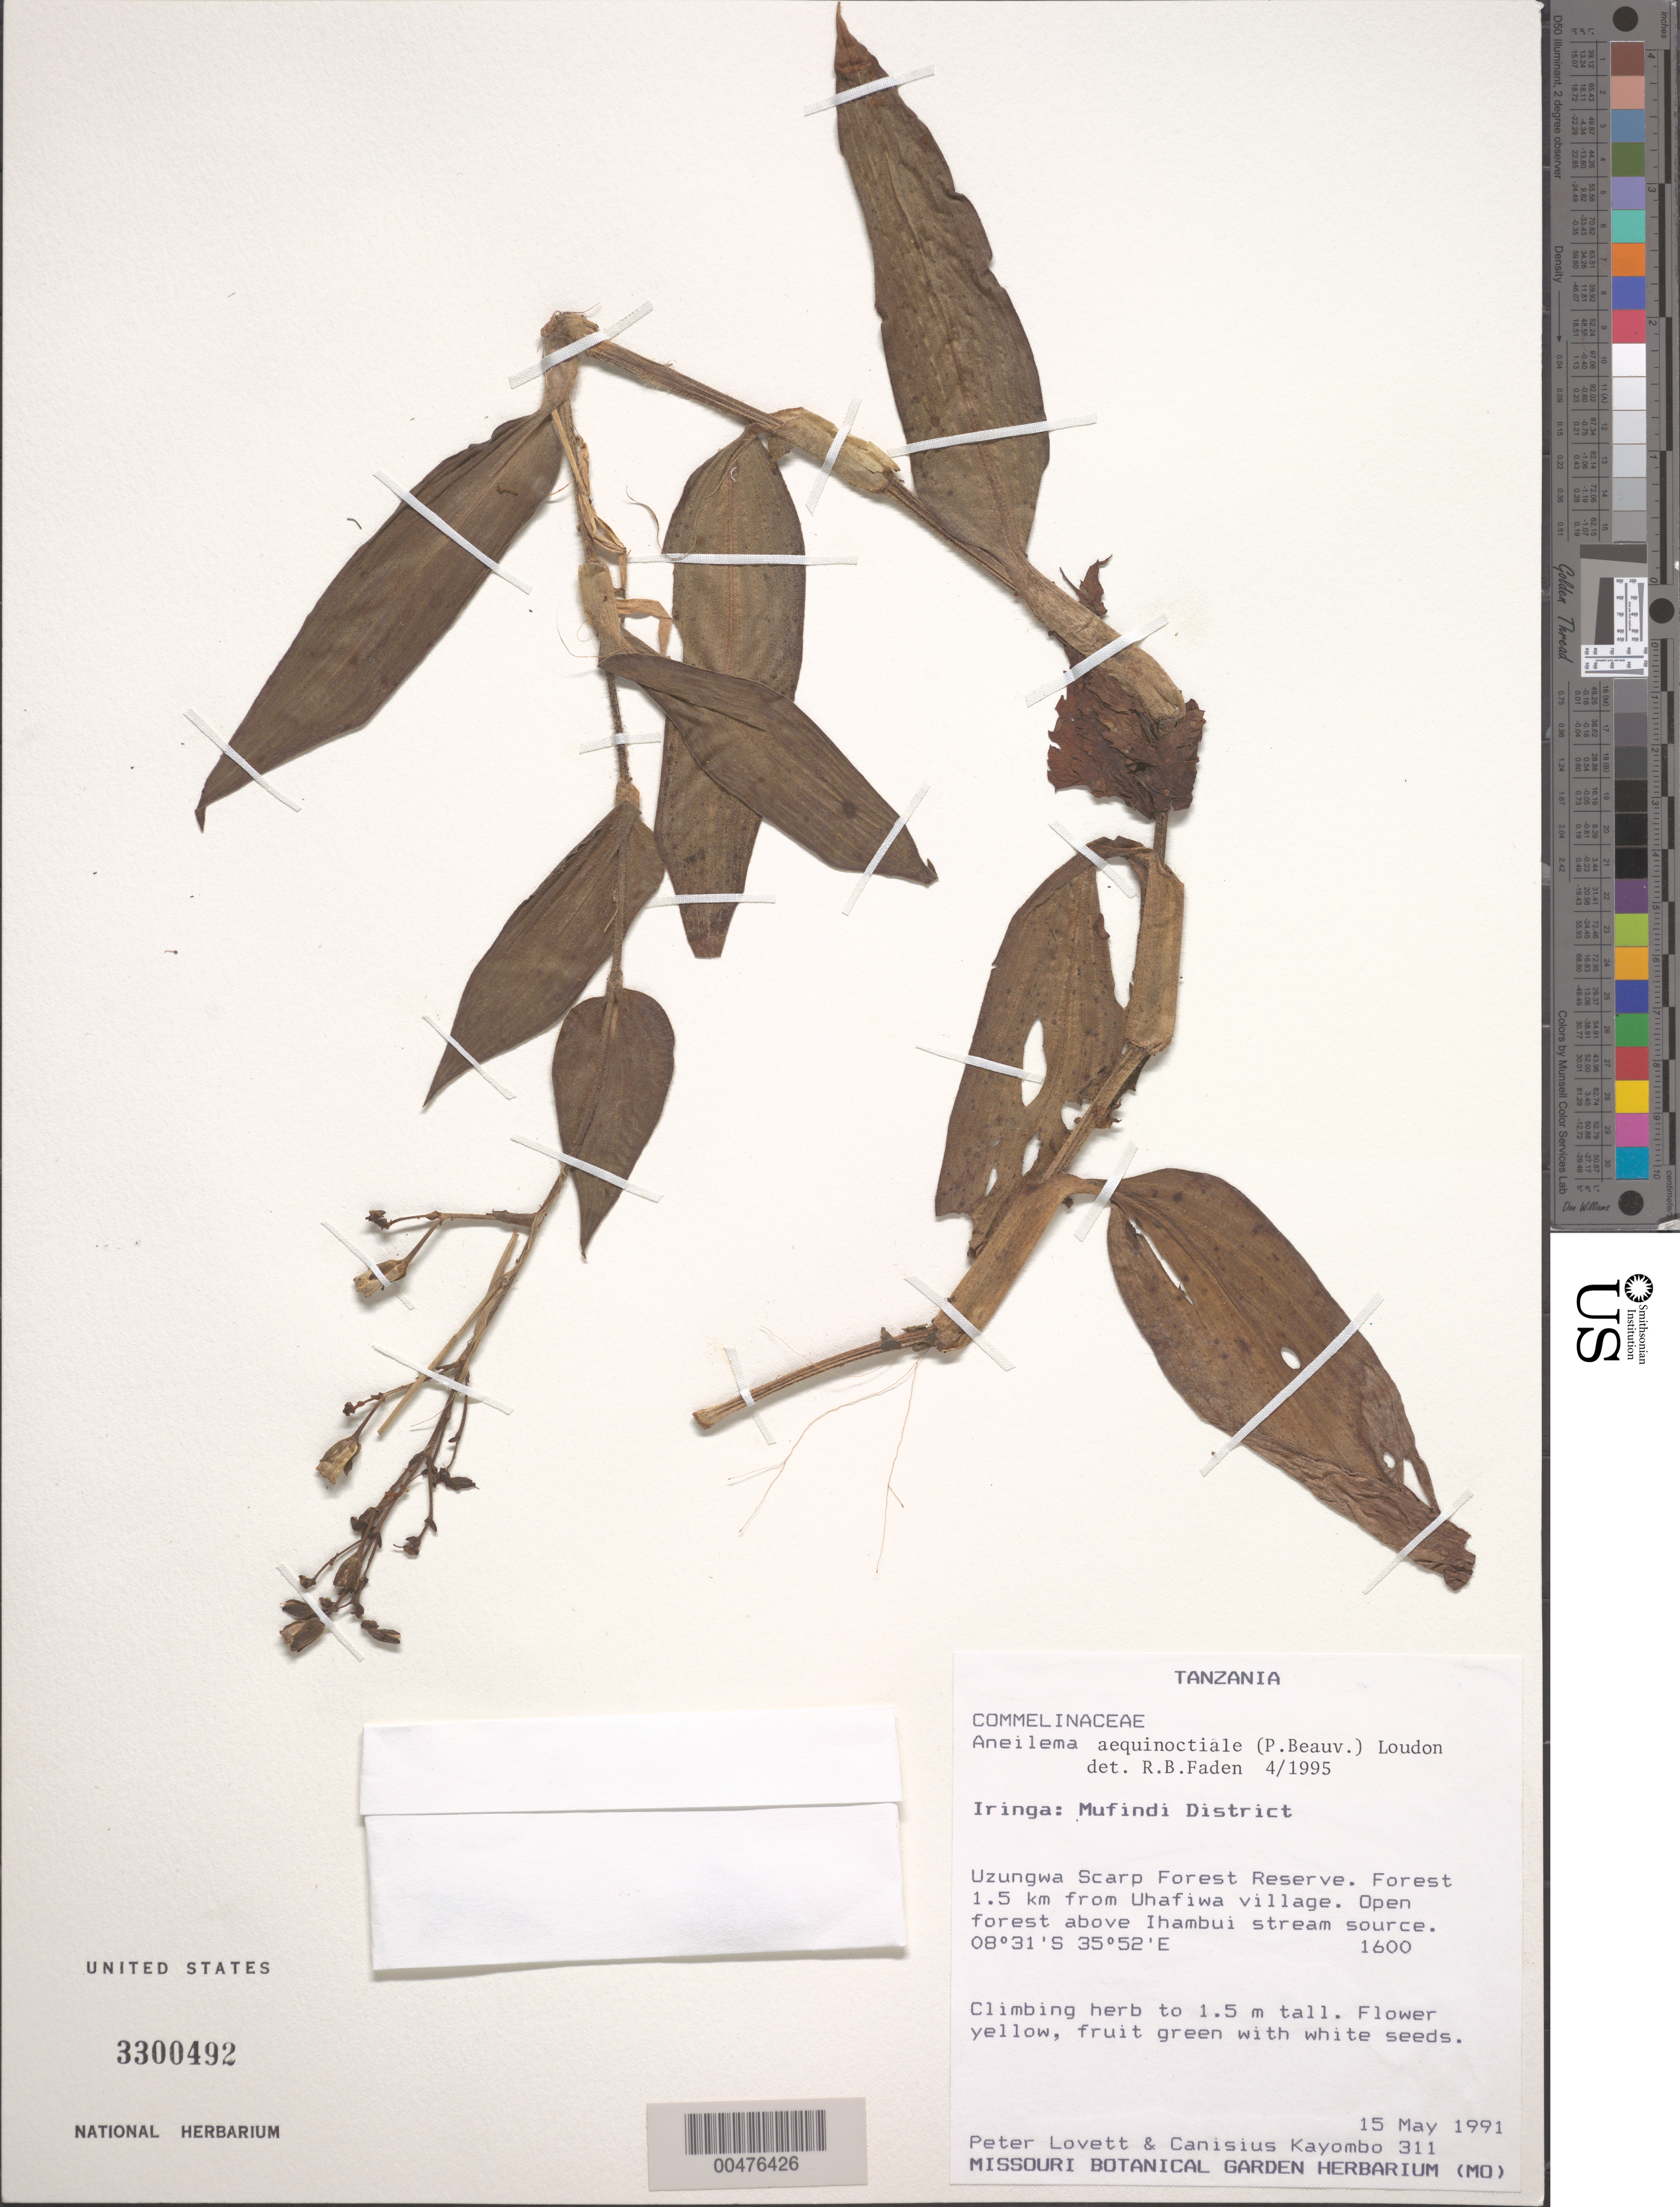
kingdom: Plantae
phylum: Tracheophyta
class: Liliopsida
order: Commelinales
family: Commelinaceae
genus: Aneilema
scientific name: Aneilema aequinoctiale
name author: (P. Beauv.) Loudon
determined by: Faden, Robert B., (US), Smithsonian Institution - National Museum of Natural History (UNITED STATES)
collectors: P. Lovett & C. J. Kayombo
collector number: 311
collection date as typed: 15 May 1991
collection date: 1991-05-15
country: Tanzania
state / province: Iringa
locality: Munfindi dist, uzungwa scarp forest reserve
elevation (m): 1600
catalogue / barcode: US 3300492